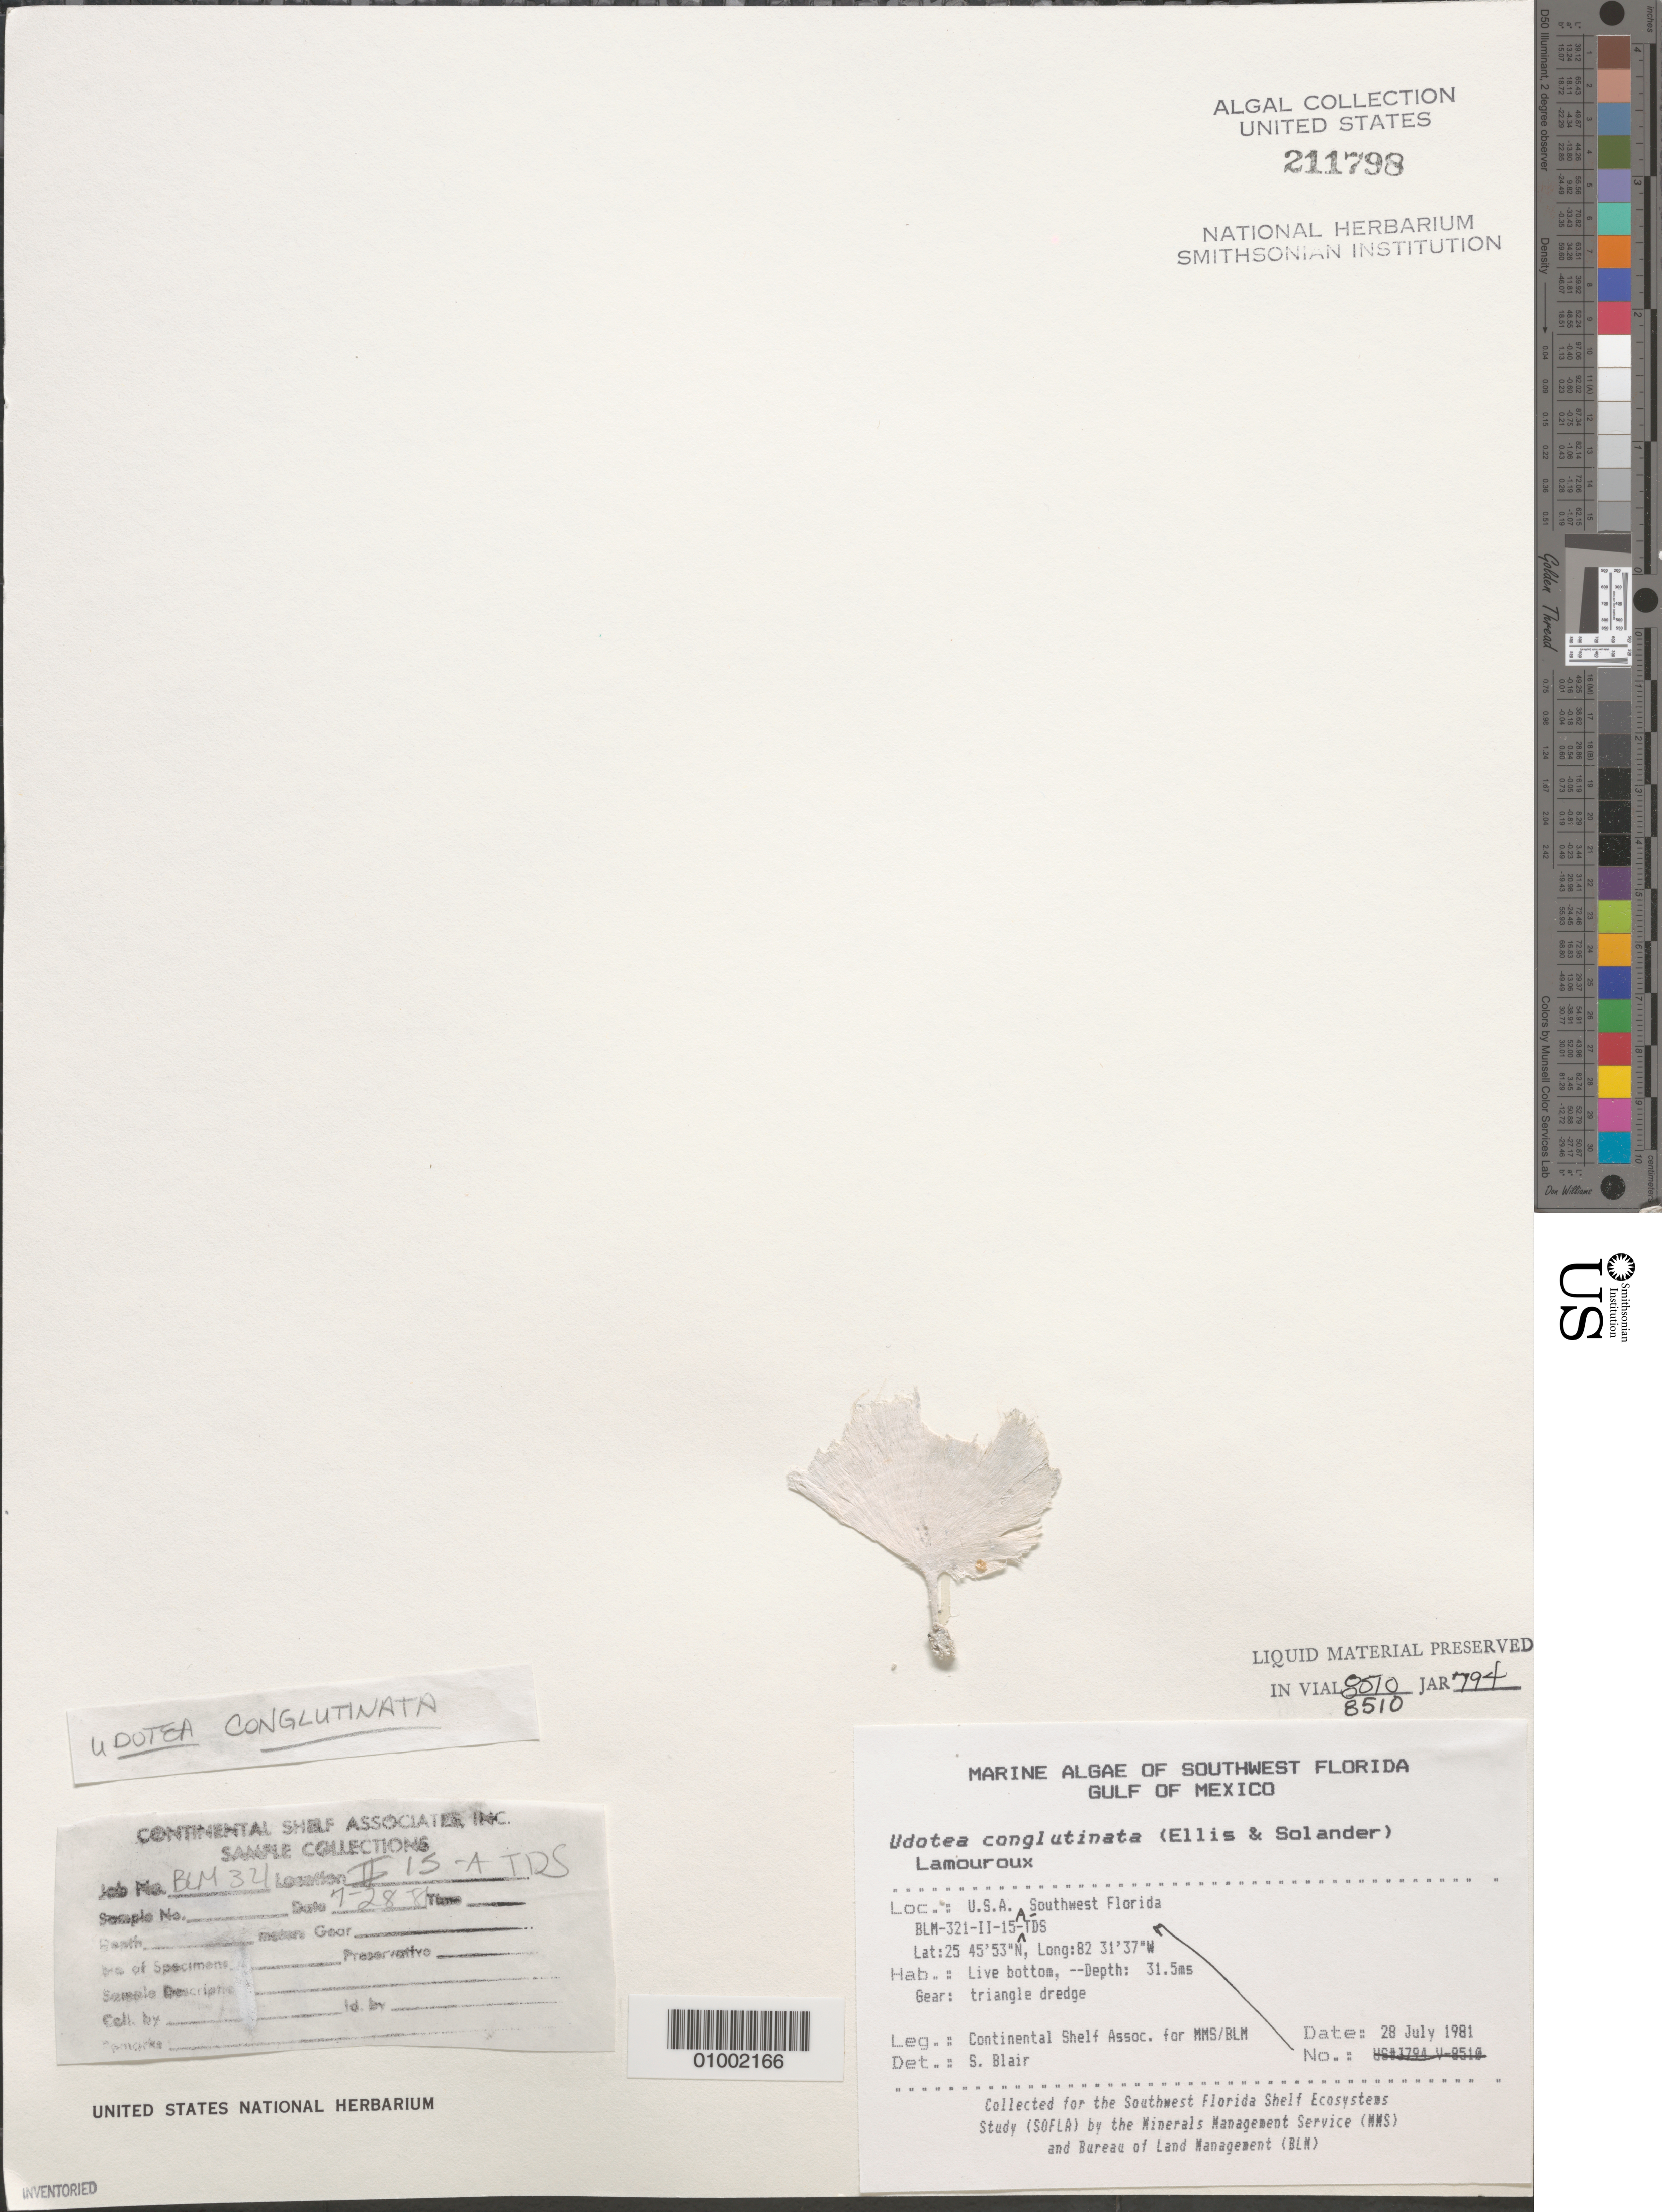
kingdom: Plantae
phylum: Chlorophyta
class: Ulvophyceae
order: Bryopsidales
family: Udoteaceae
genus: Udotea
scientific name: Udotea conglutinata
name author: (Ellis & Sol.) J.V.Lamouroux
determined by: Blair, S. M.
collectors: Continental Shelf Associates for the MMS/BLM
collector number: BLM-321-II-15-A-TDS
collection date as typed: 28 Jul 1981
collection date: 1981-07-28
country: United States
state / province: Florida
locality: Gulf of Mexico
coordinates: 25 45'53"N, 82 31'37"W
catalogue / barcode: US 211798